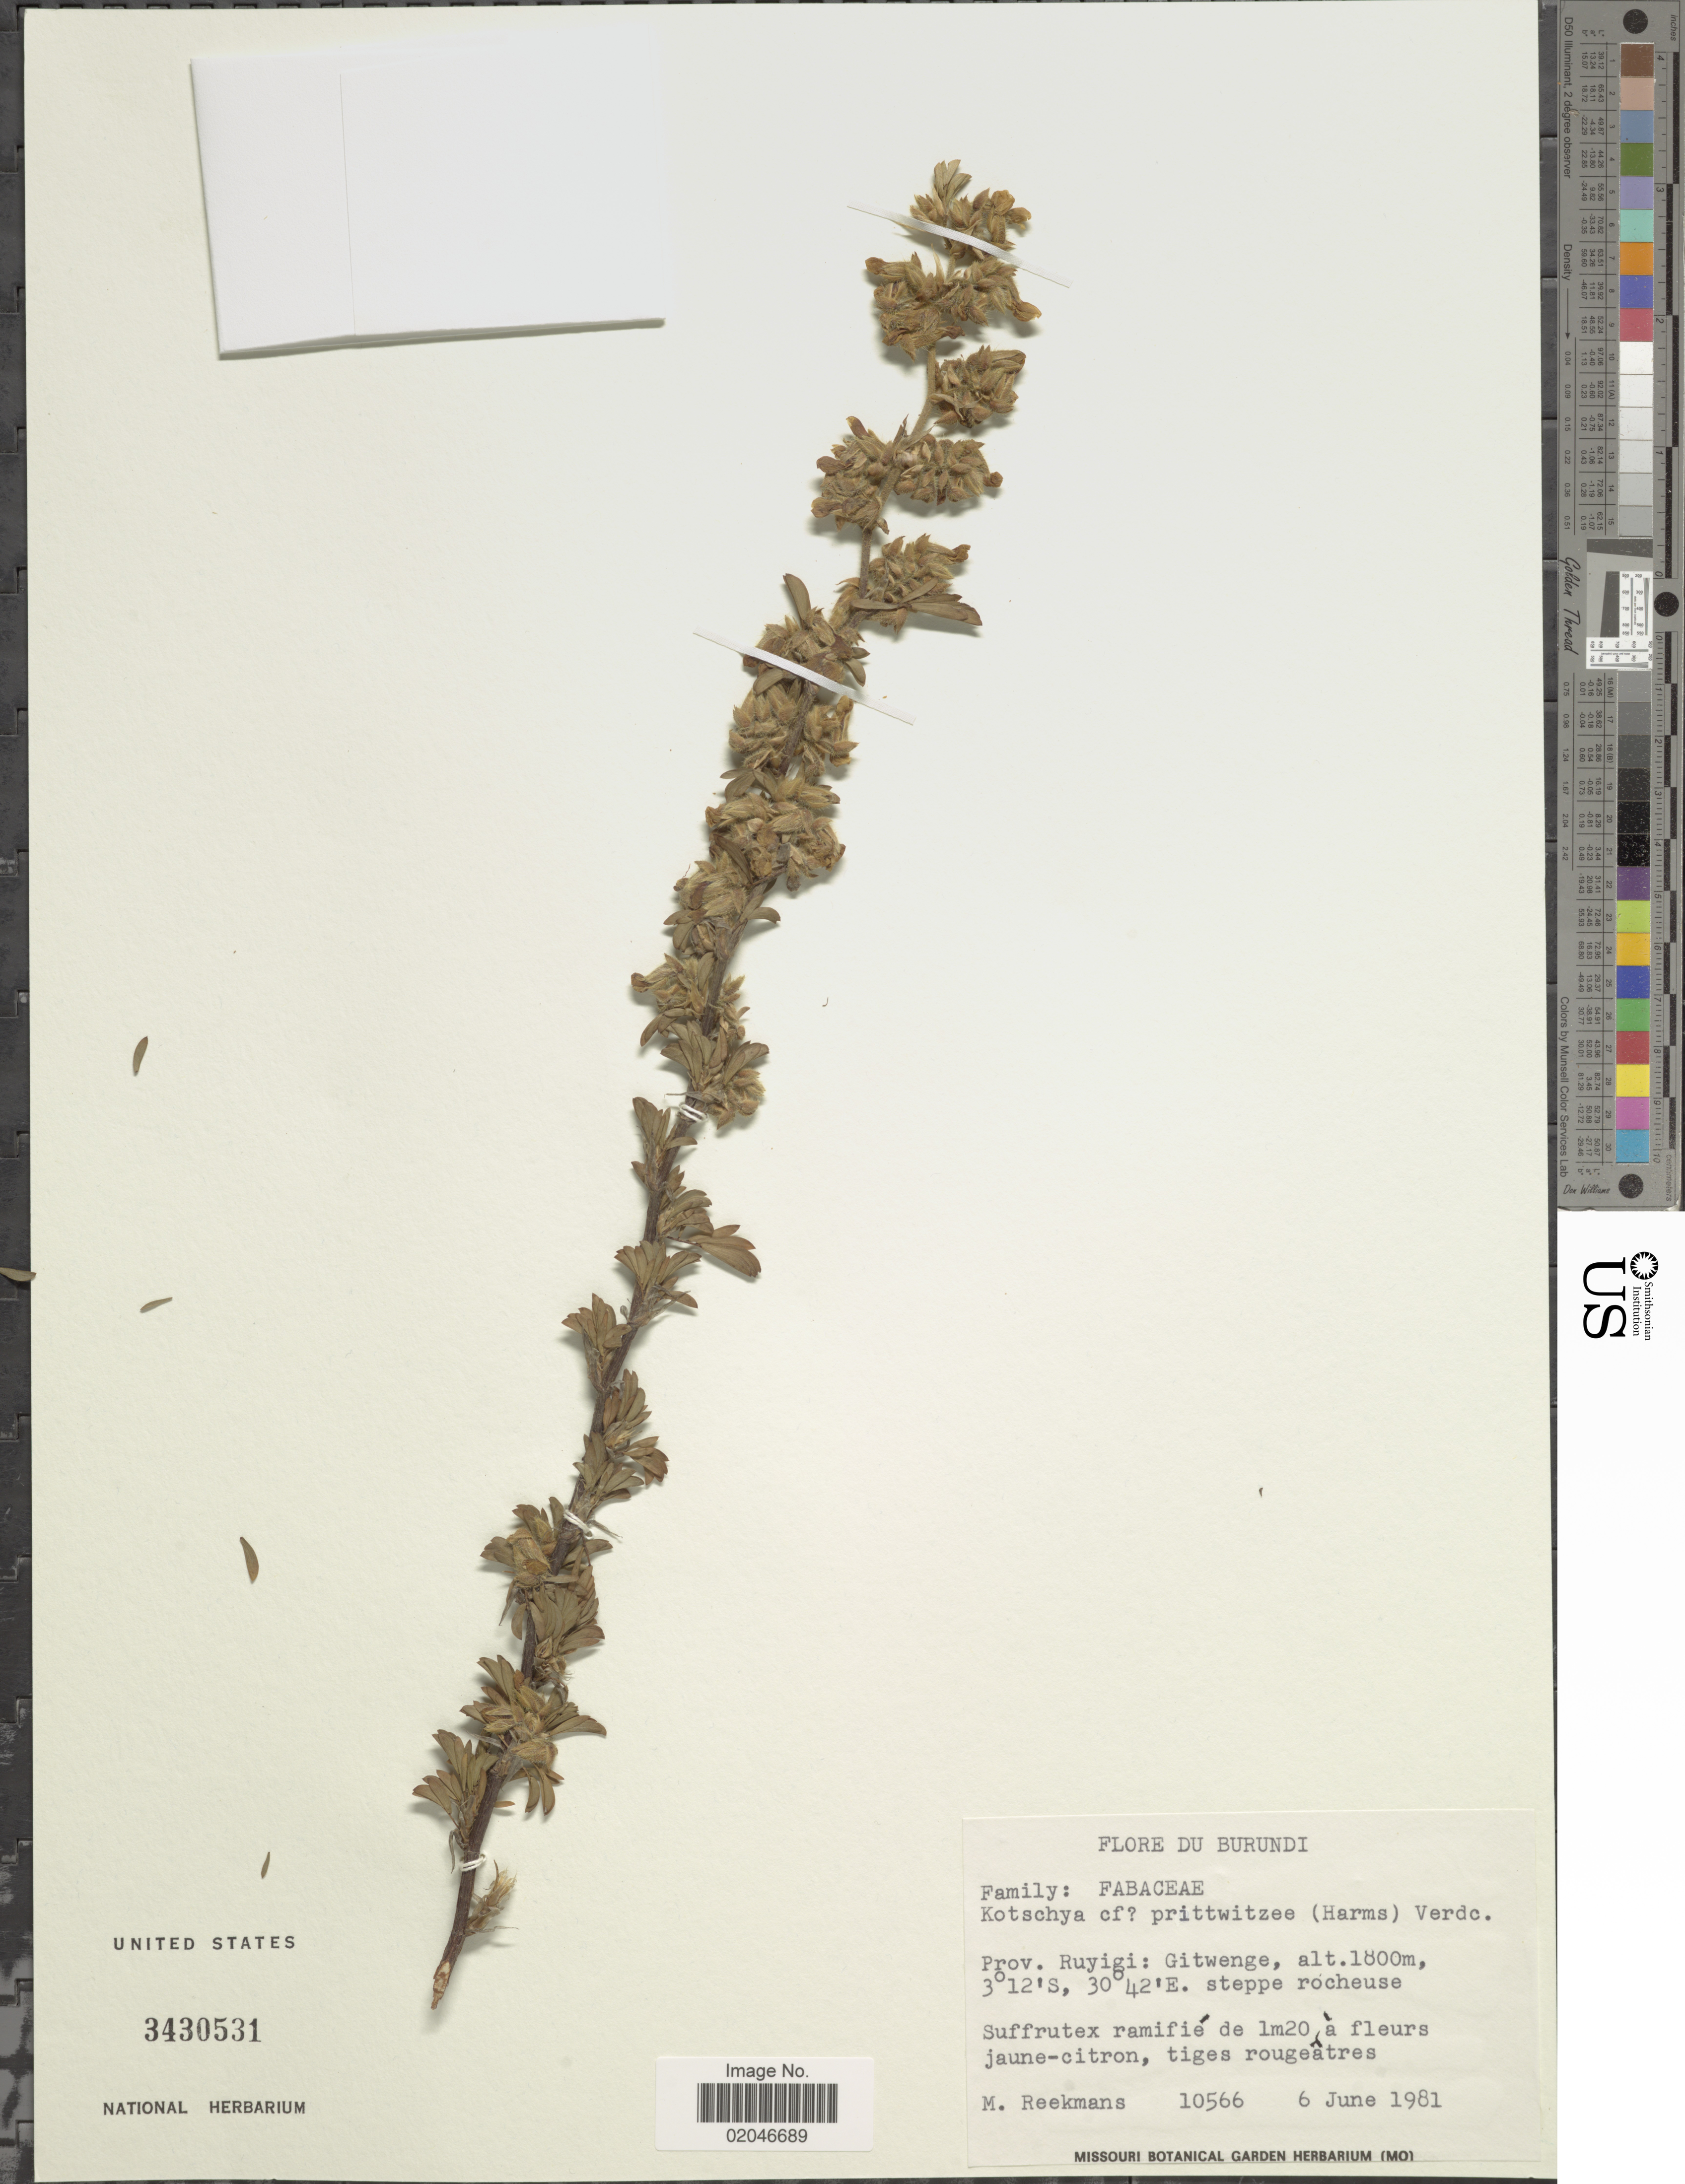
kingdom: Plantae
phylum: Tracheophyta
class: Magnoliopsida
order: Fabales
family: Fabaceae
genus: Kotschya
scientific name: Kotschya prittwitzii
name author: (Harms) Verdc.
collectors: M. Reekmans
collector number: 10566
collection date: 1981-06-06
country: Burundi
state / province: Ruyigi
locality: Gitwenge, steppe rocheuse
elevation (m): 1800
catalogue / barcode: US 3430531